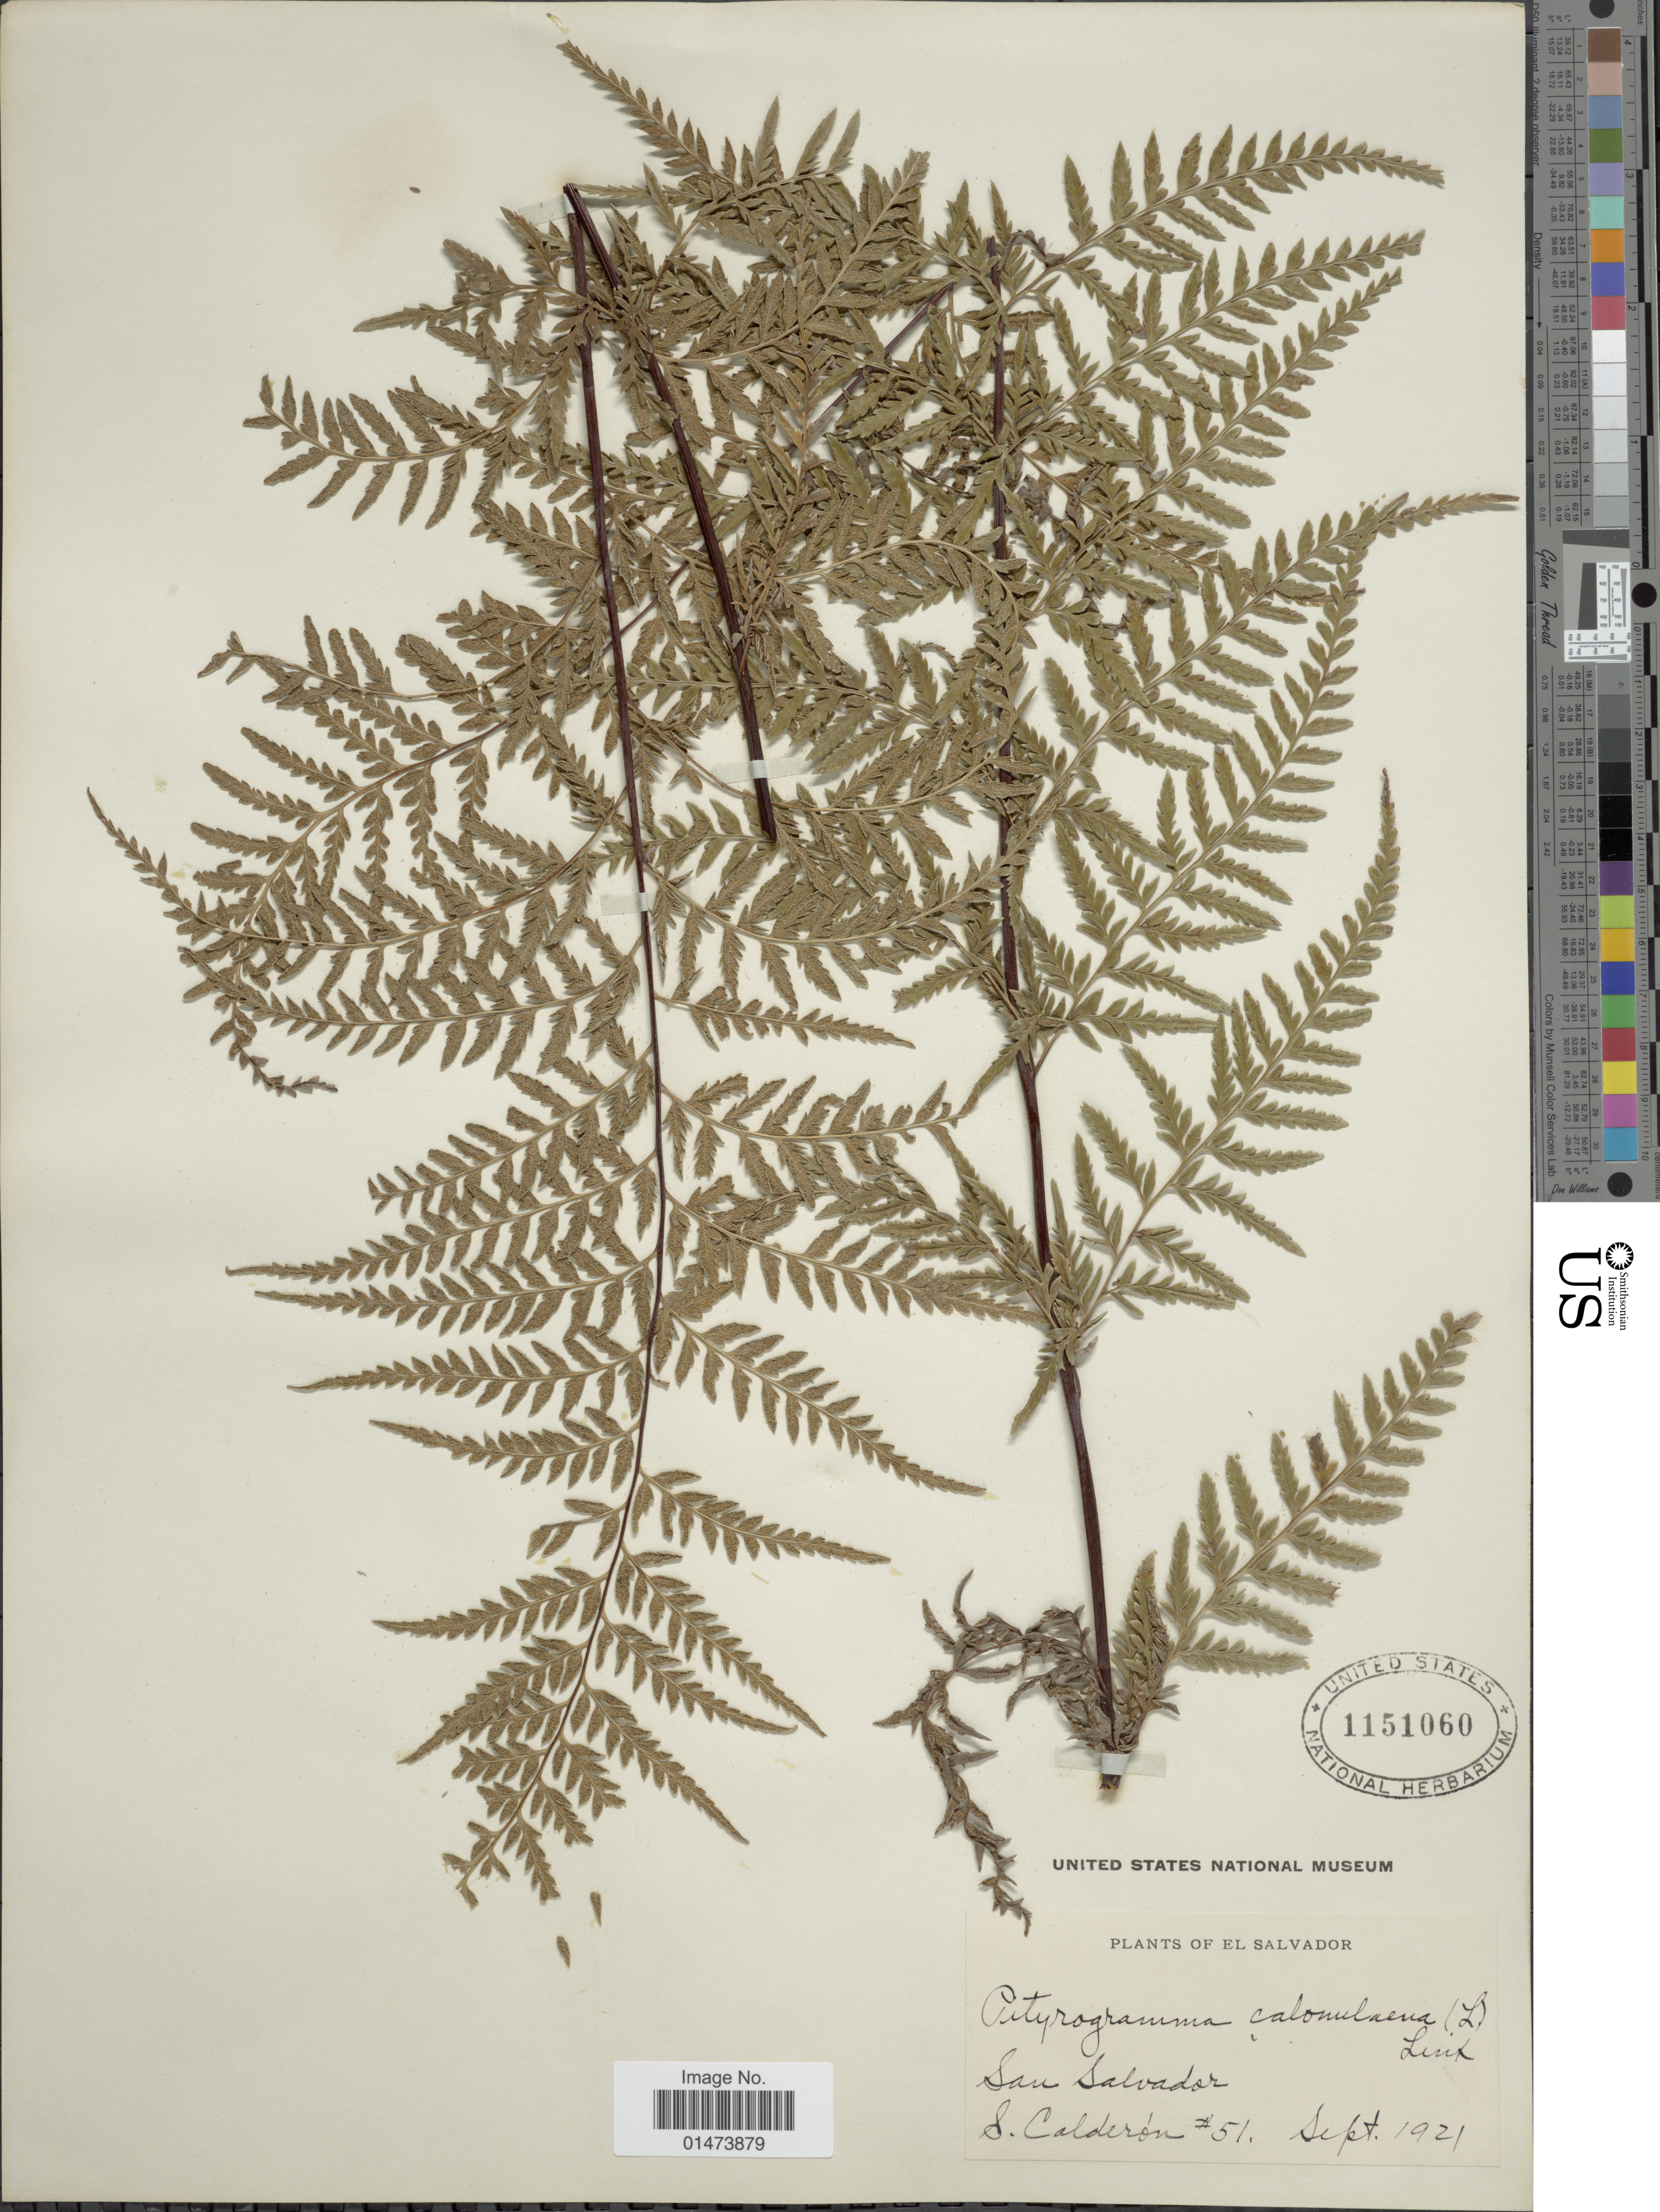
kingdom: Plantae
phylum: Tracheophyta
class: Polypodiopsida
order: Polypodiales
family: Pteridaceae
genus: Pityrogramma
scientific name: Pityrogramma calomelanos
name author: (L.) Link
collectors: S. Calderón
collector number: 51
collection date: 1921-09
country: El Salvador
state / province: San Salvador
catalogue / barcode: US 1151060